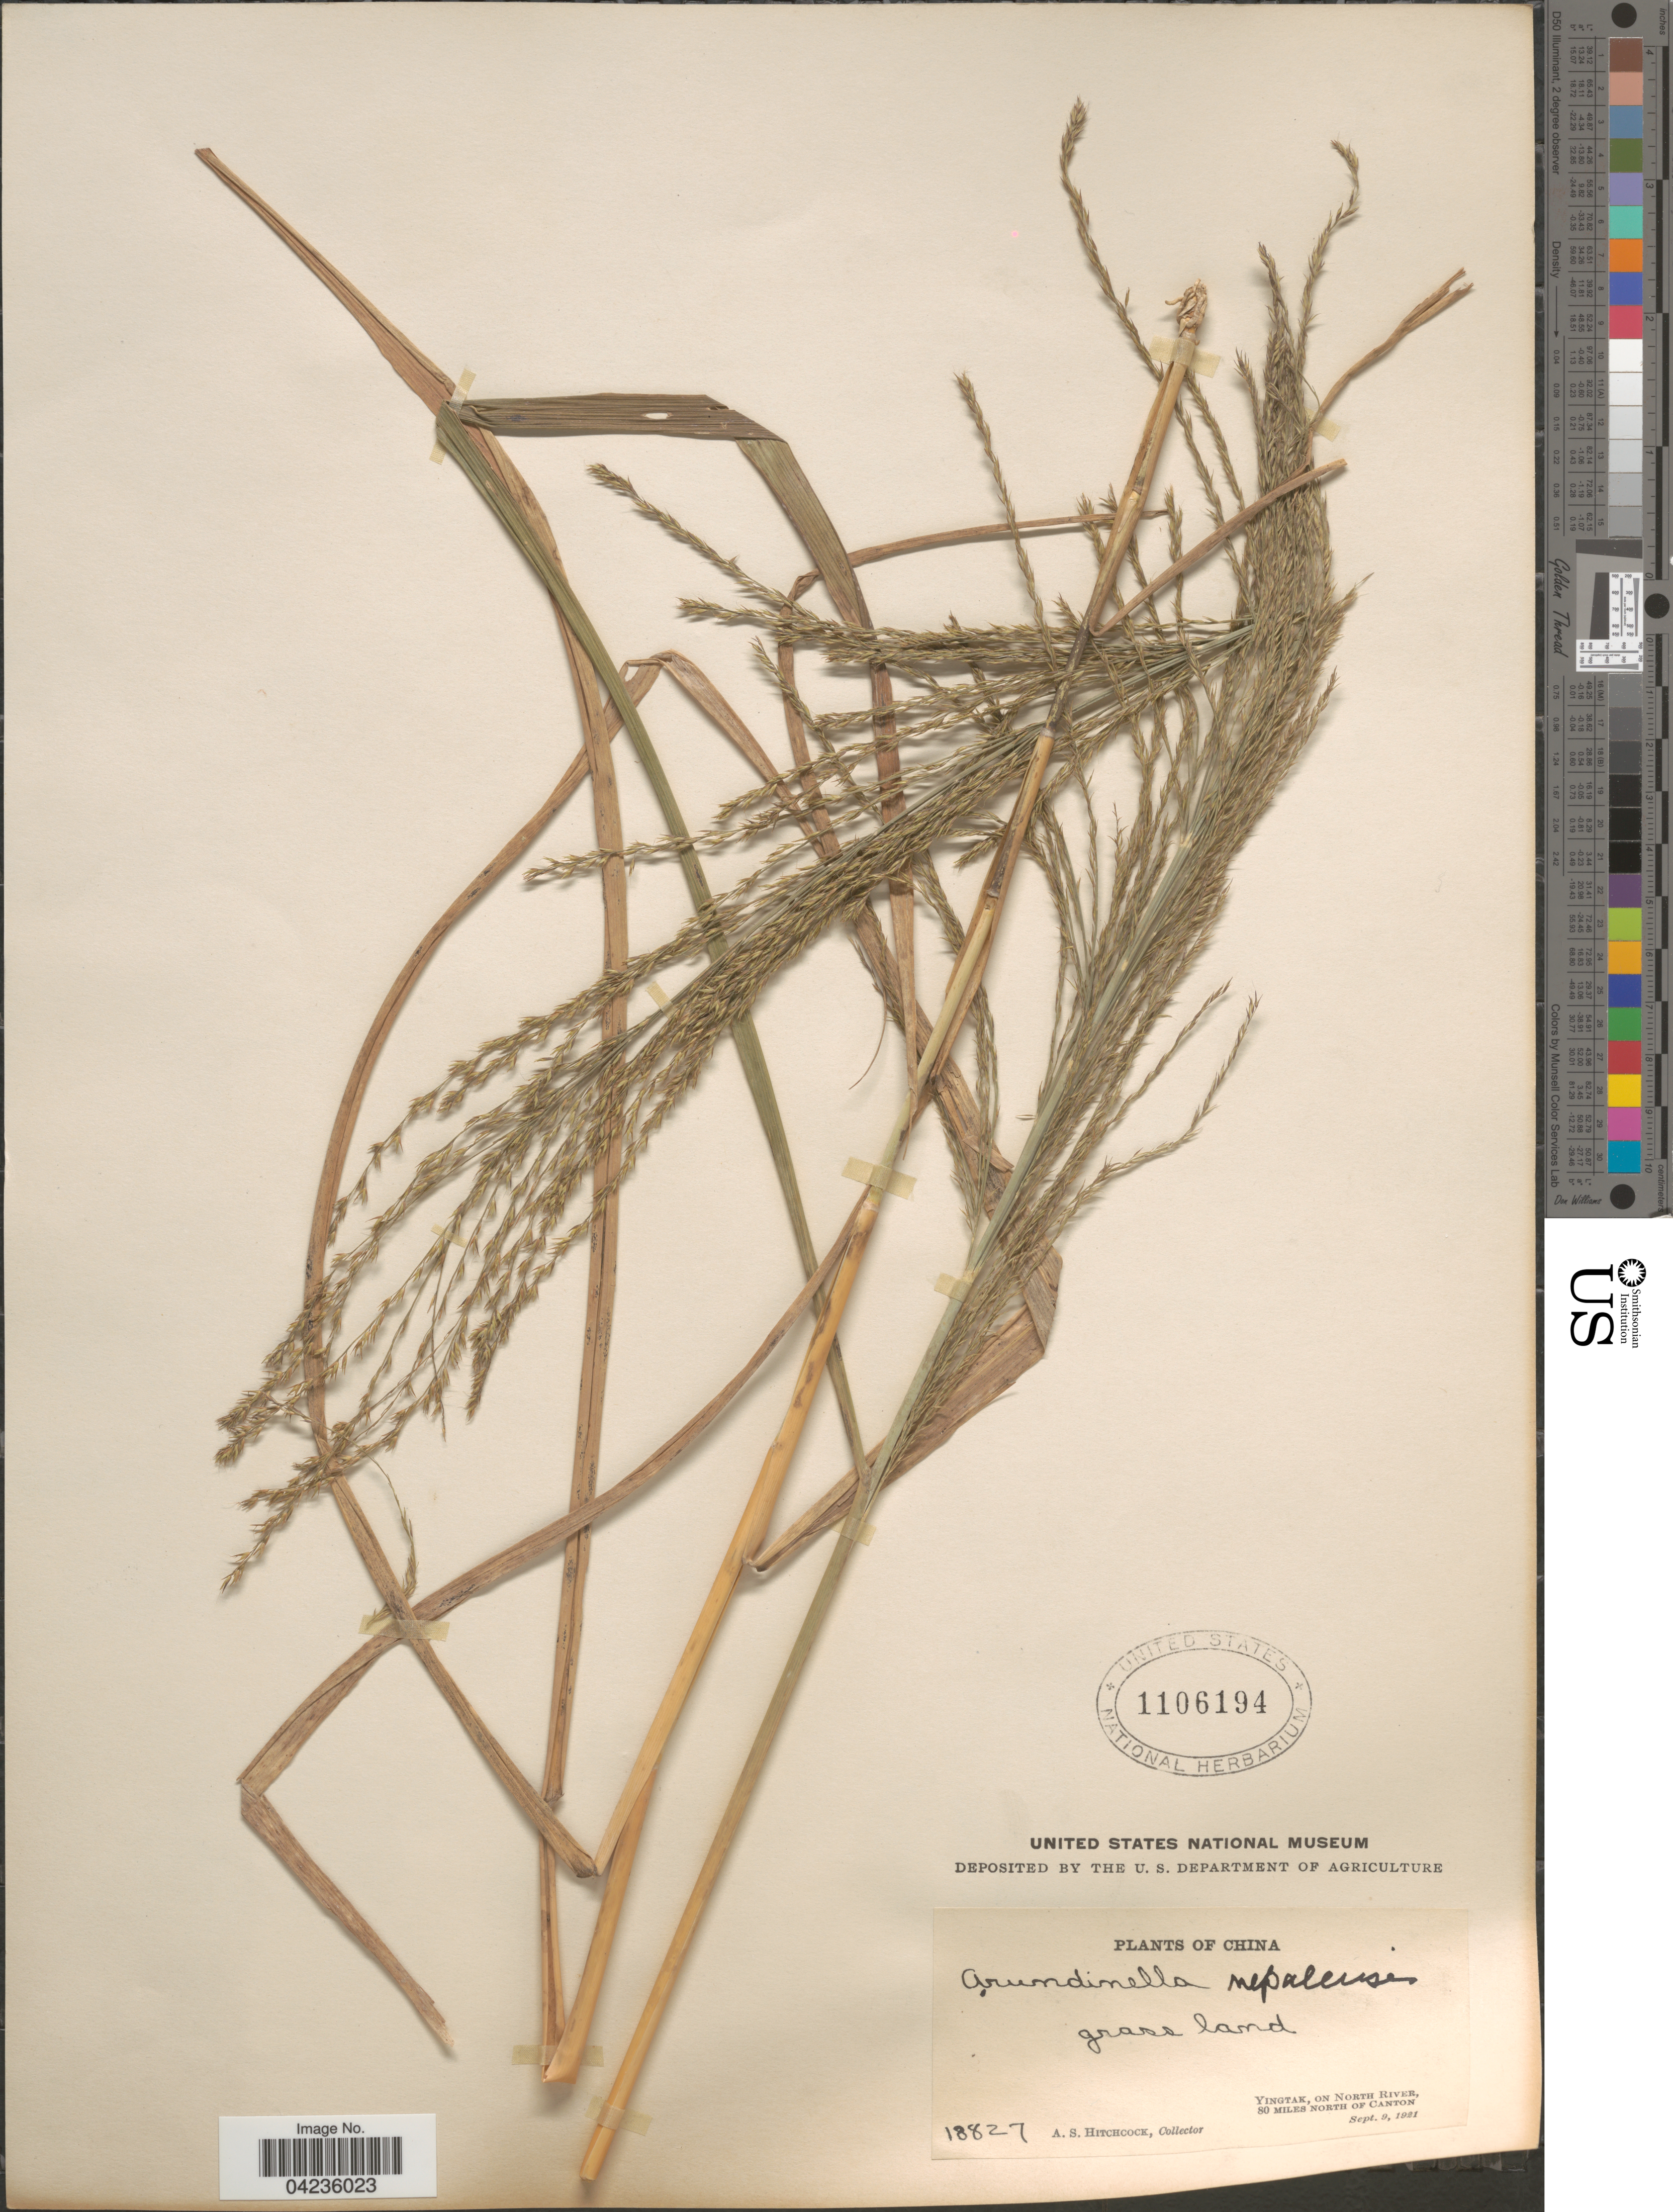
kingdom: Plantae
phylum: Tracheophyta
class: Liliopsida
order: Poales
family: Poaceae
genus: Arundinella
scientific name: Arundinella nepalensis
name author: Trin.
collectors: A. S. Hitchcock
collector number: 18827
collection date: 1921-09-09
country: China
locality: Yingtak, on North River, 80 miles north of Canton.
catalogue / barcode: US 1106194